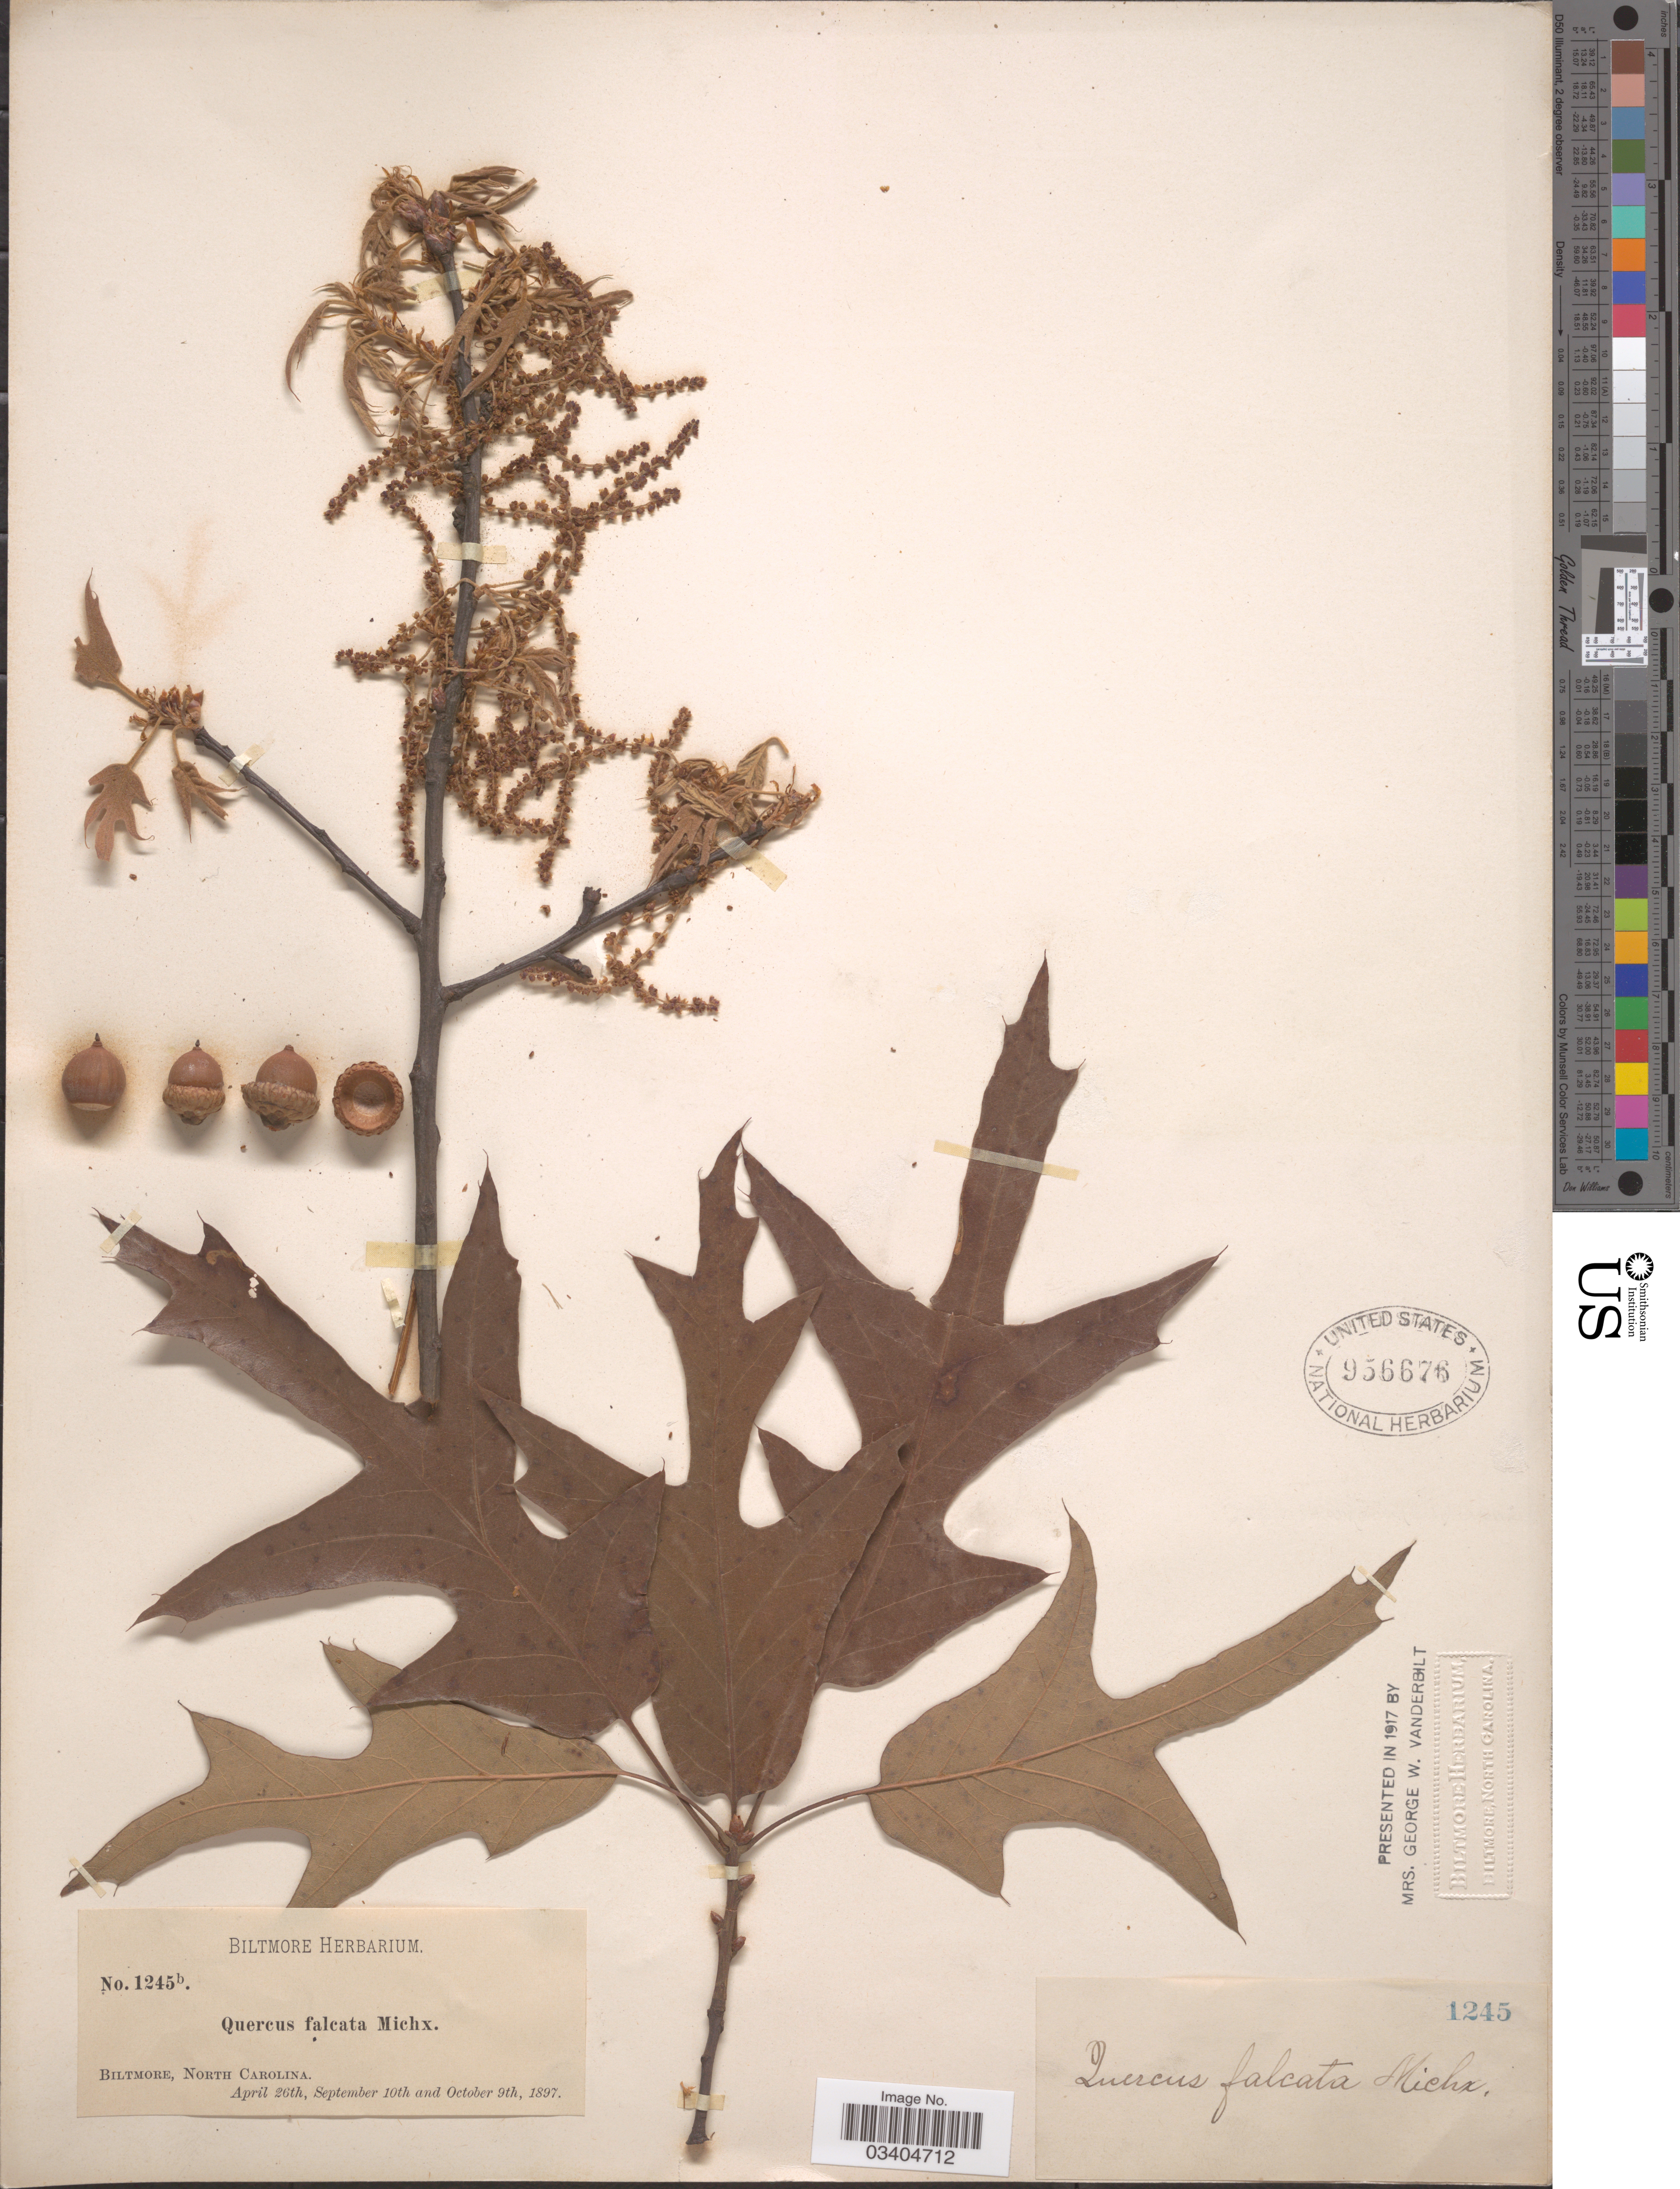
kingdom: Plantae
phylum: Tracheophyta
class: Magnoliopsida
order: Fagales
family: Fagaceae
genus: Quercus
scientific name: Quercus falcata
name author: Michx.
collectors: ex herb. Biltmore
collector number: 1245b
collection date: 1897-04-26/1897-10-09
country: United States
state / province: North Carolina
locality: Biltmore.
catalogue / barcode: US 956676